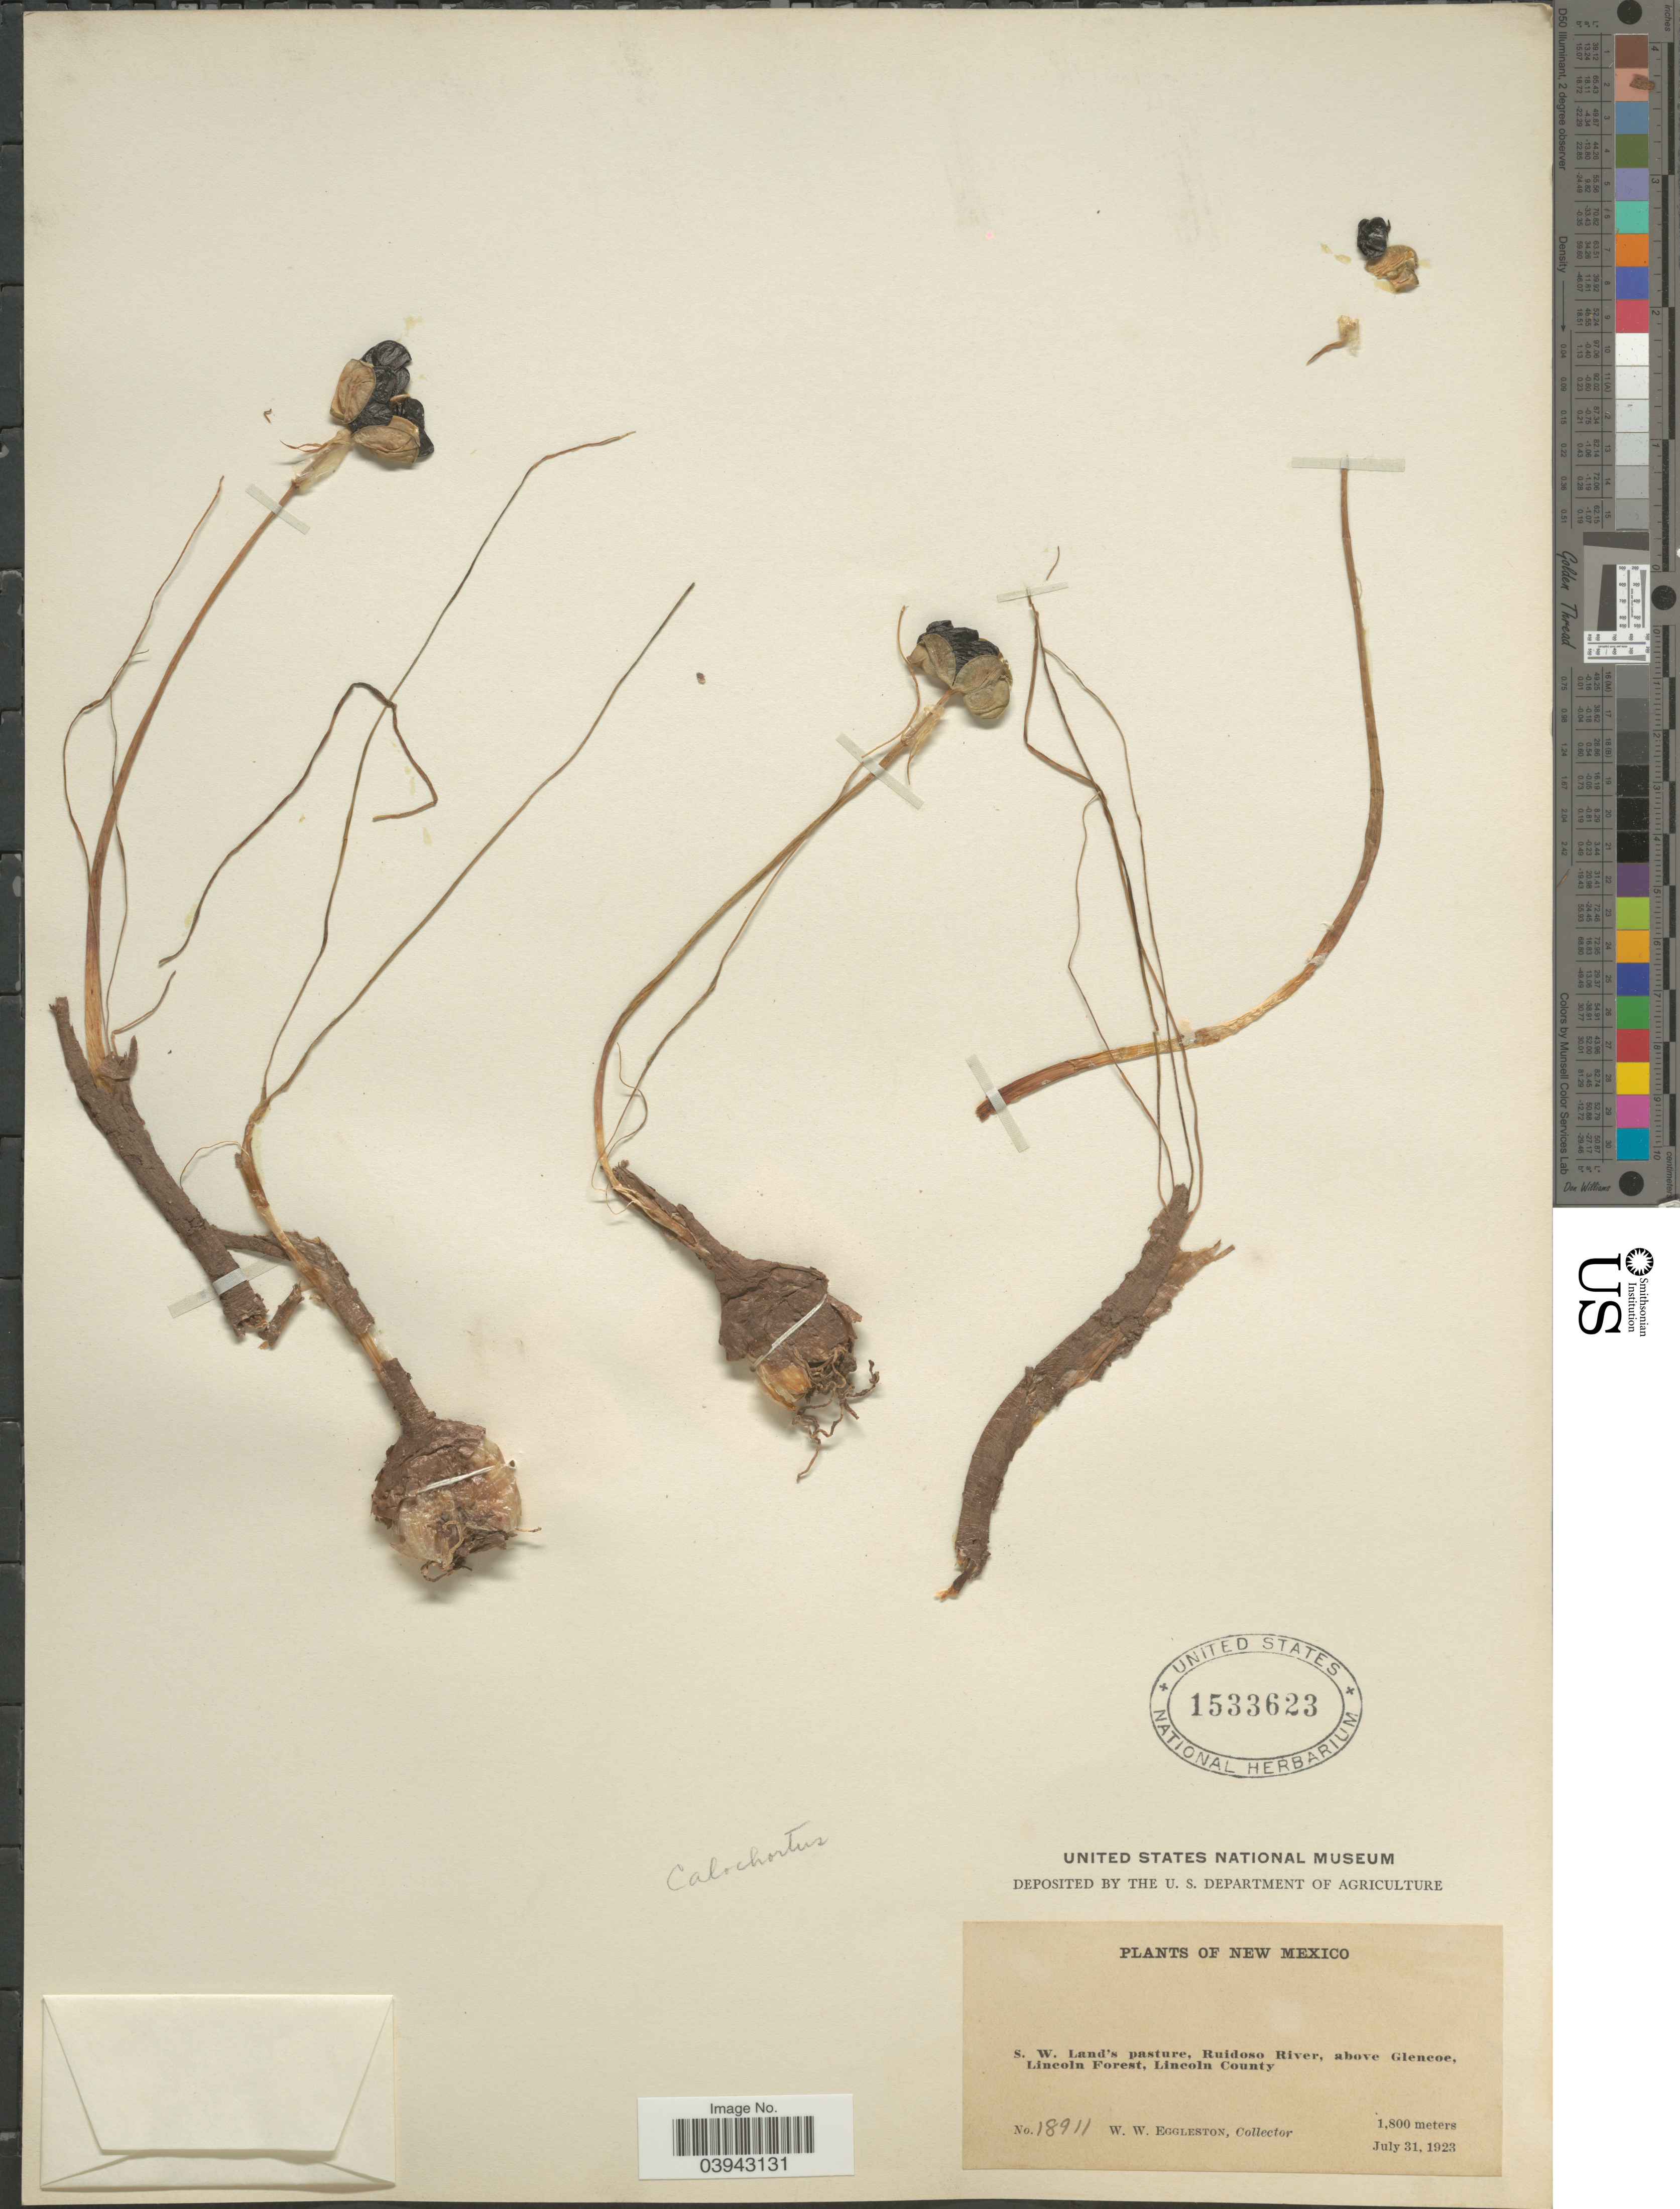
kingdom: Plantae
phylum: Tracheophyta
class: Liliopsida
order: Liliales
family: Liliaceae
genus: Calochortus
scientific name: Calochortus sp.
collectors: W. W. Eggleston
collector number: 18911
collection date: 1923-07-31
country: United States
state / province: New Mexico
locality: S. W. Land's pasture. Ruidoso River, above Glencoe, Lincoln Forest, Lincoln County.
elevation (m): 1800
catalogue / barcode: US 1533623